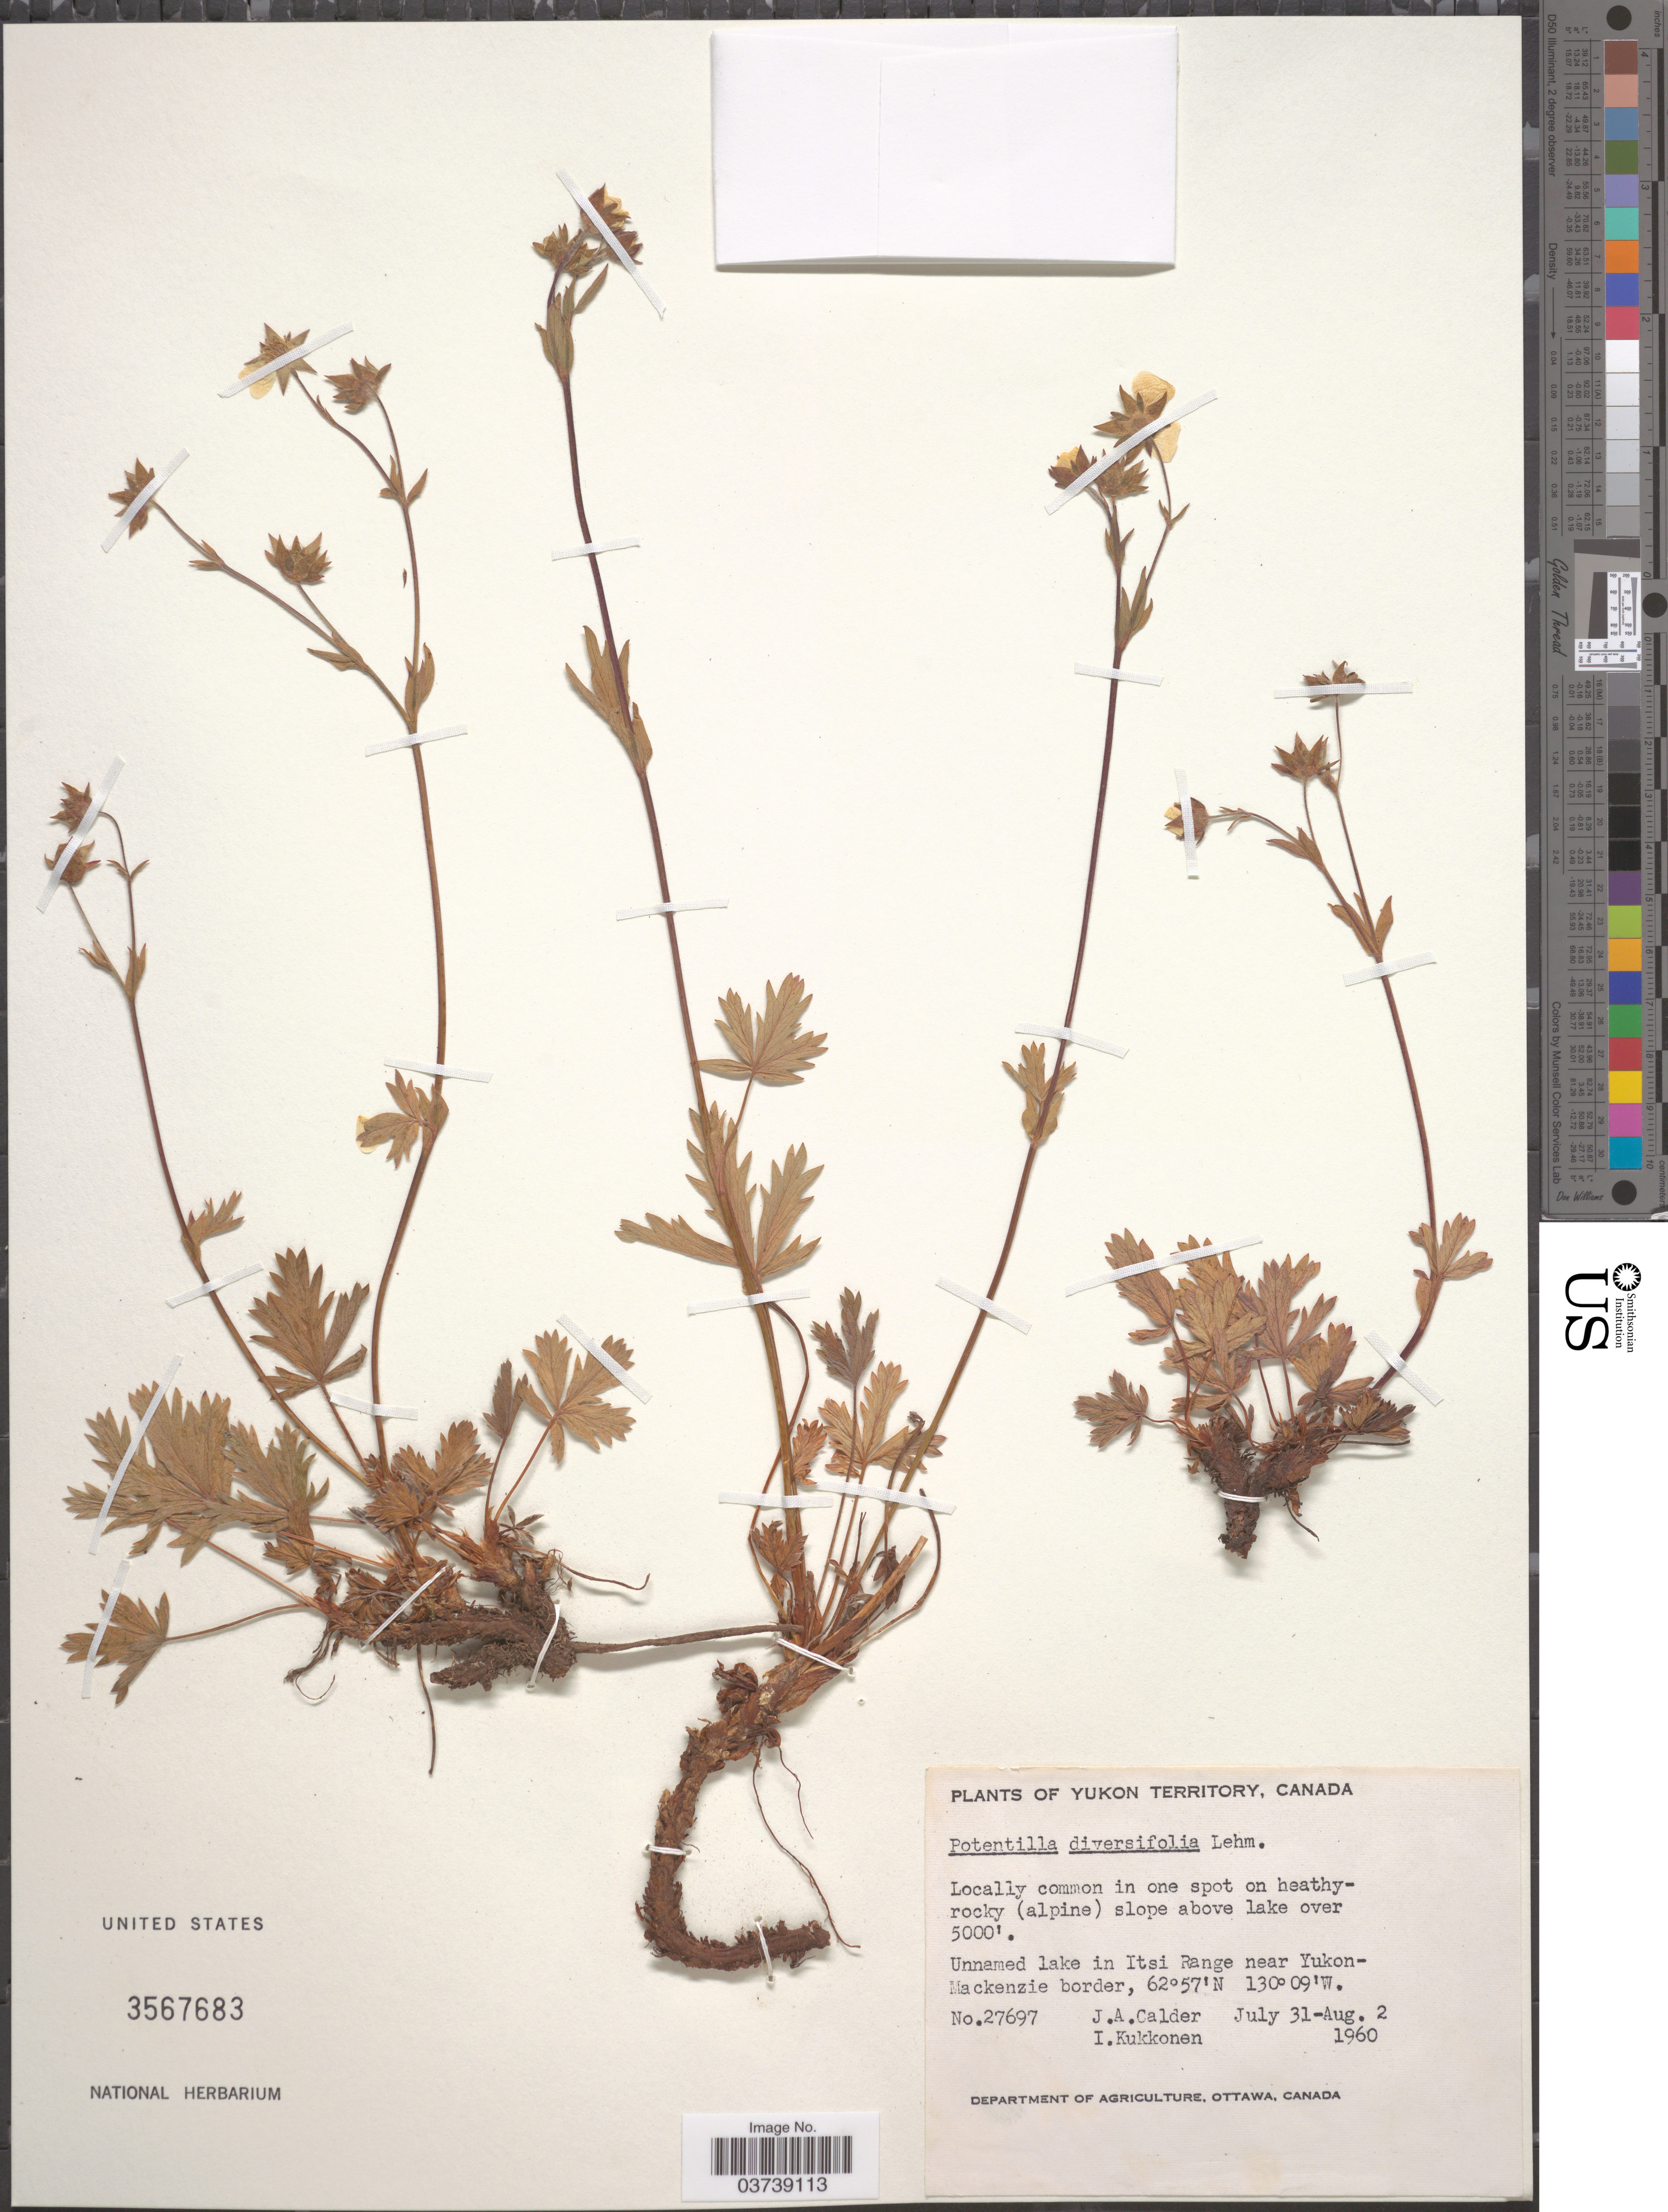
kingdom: Plantae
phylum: Tracheophyta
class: Magnoliopsida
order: Rosales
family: Rosaceae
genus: Potentilla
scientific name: Potentilla diversifolia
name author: Lehm.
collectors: J. A. Calder & I. Kukkonen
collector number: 27697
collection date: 1960-07-31/1960-08-02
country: Canada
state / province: Yukon Territory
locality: Unnamed lake in Itsi Range near Yukon-Mackenzie border.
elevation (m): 1524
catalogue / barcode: US 3567683